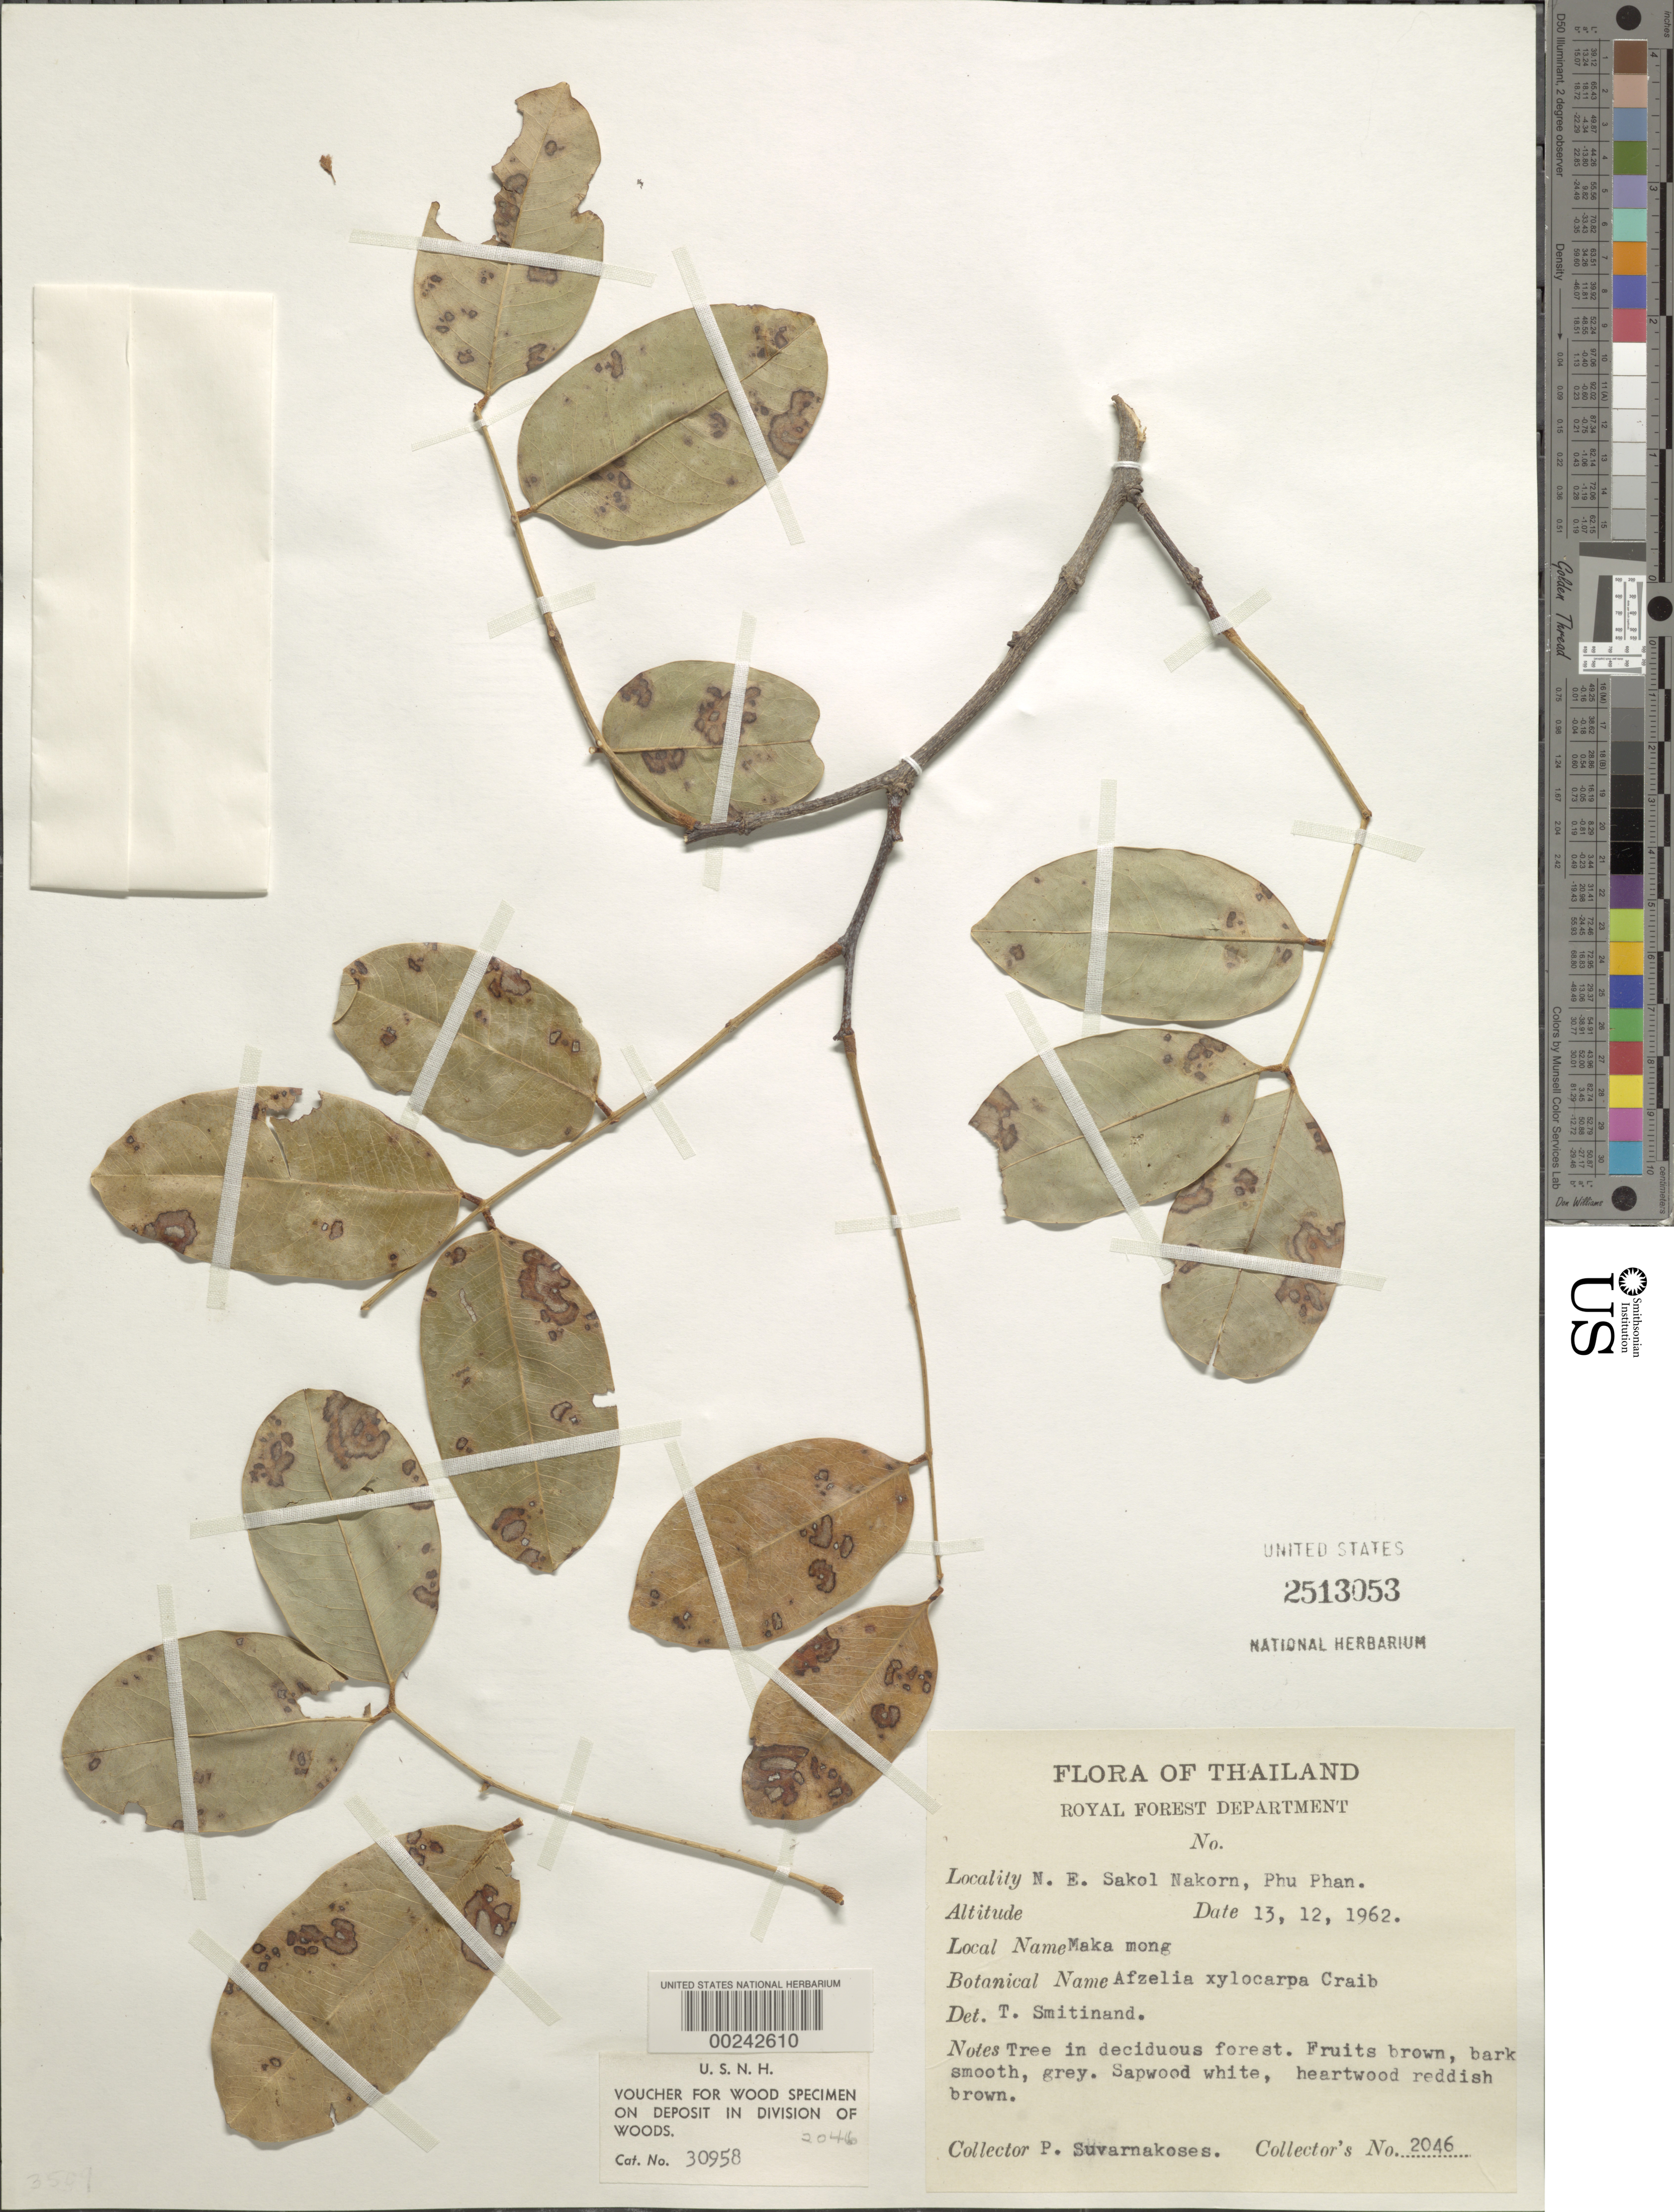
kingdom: Plantae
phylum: Tracheophyta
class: Magnoliopsida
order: Fabales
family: Fabaceae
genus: Afzelia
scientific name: Afzelia xylocarpa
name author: Craib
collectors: P. Suvarnakoses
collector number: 2046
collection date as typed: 13 Dec 1962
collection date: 1962-12-13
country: Thailand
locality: N.e. sakol nakorn, phu phan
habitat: Deciduous forest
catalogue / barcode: US 2513053